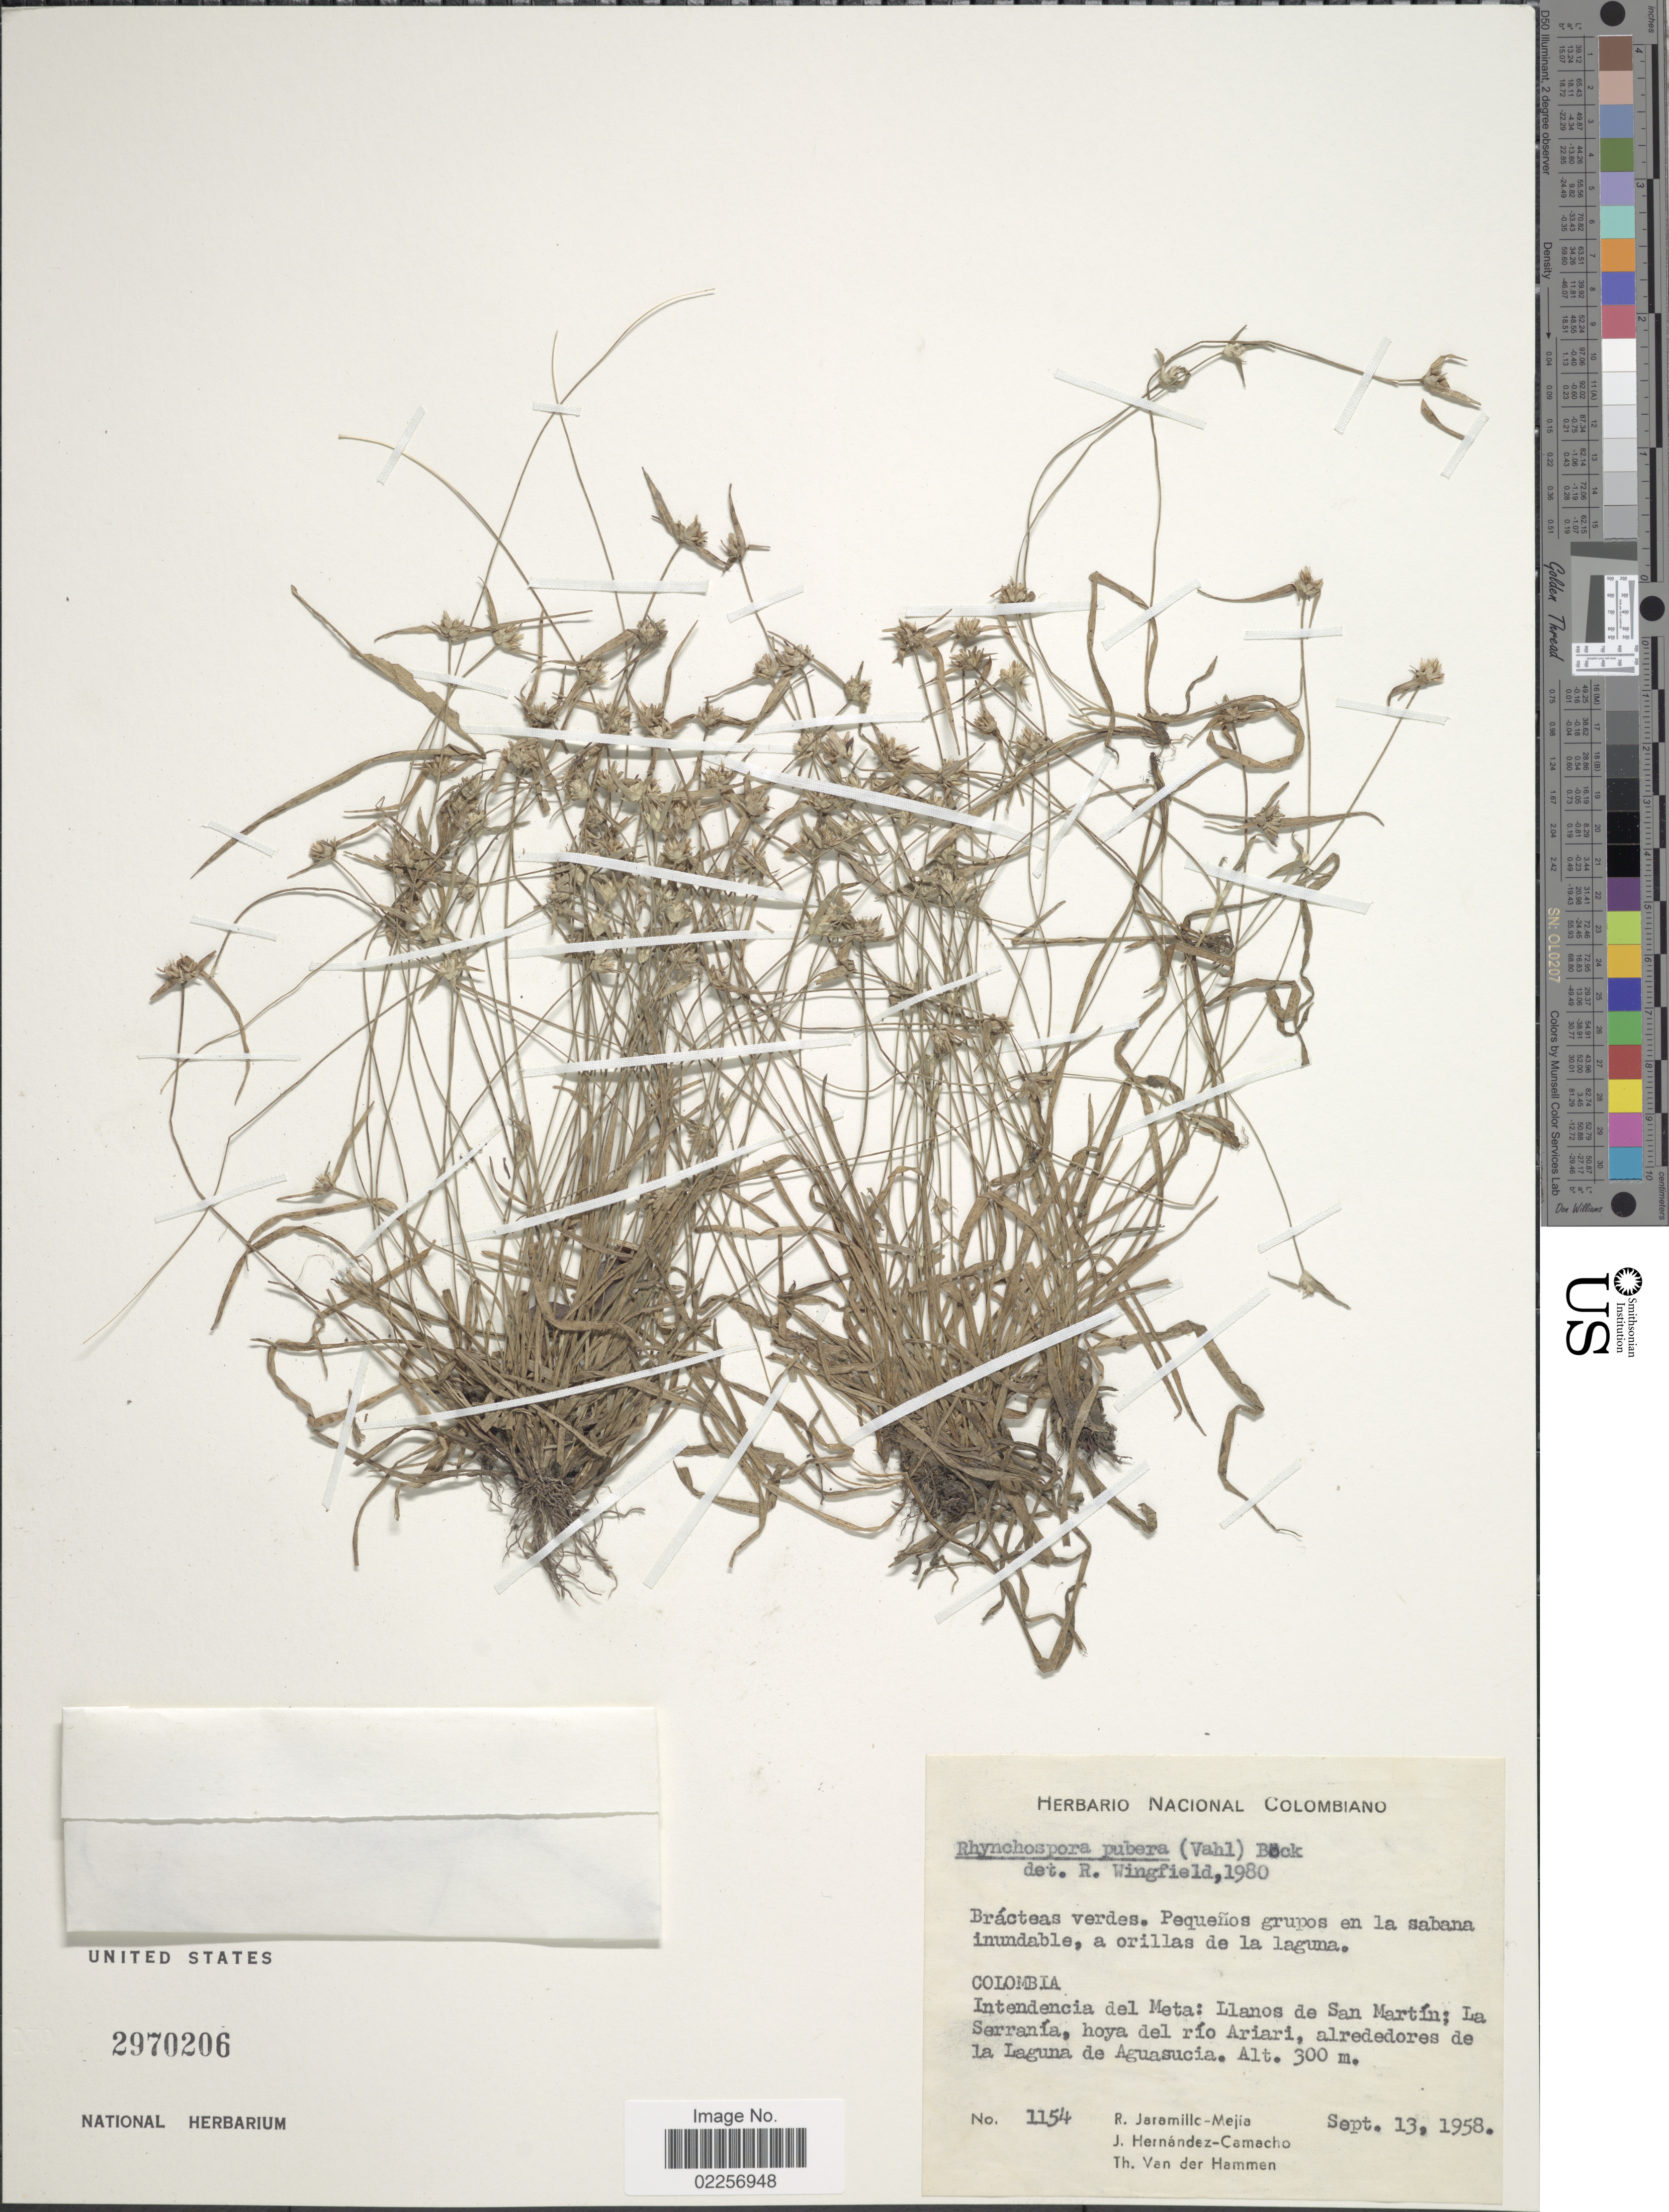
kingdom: Plantae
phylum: Tracheophyta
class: Liliopsida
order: Poales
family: Cyperaceae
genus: Rhynchospora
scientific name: Rhynchospora pubera subsp. pubera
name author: (Vahl) Boeckeler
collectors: R. Jaramillo M., J. Hernández-Camacho & T. Van der Hammen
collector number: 1154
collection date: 1958-09-13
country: Colombia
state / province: Meta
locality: Llanos de San Martin; La Serrania, hoya del rio Ariari, alrededores de la Laguna de Aguasucia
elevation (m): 300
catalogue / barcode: US 2970206